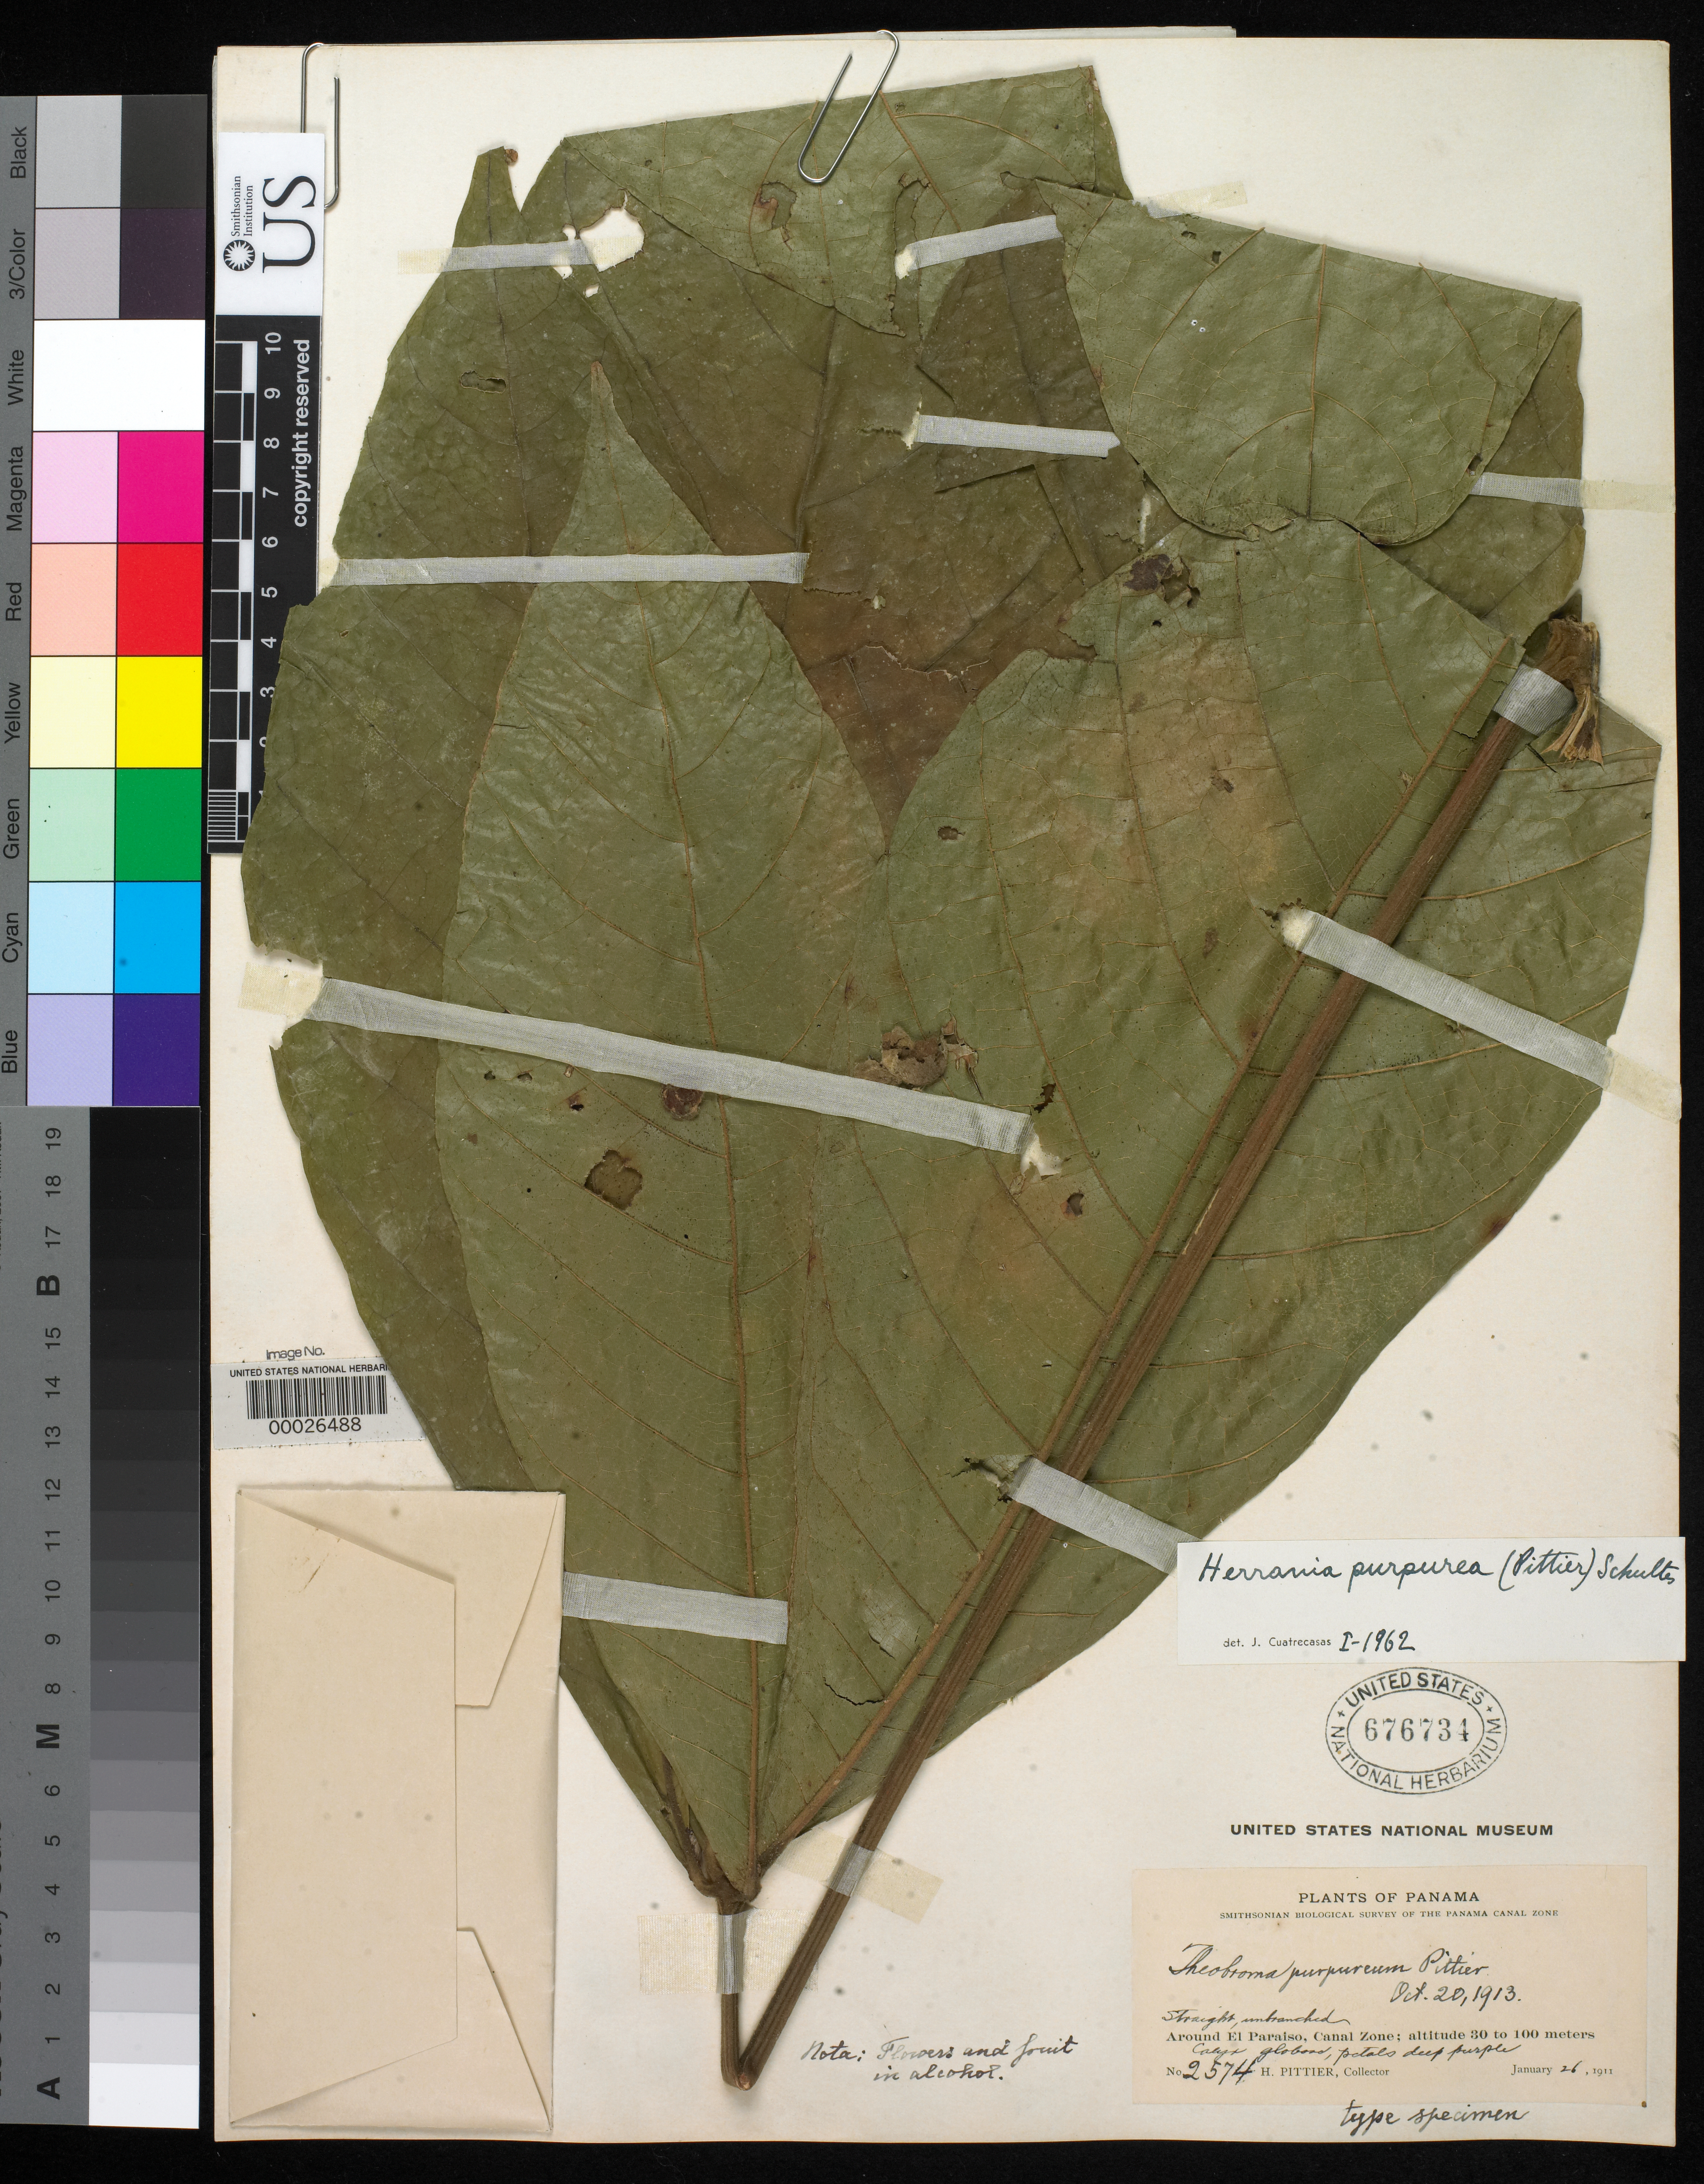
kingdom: Plantae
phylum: Tracheophyta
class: Magnoliopsida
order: Malvales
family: Malvaceae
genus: Theobroma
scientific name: Theobroma purpureum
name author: Pittier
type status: Holotype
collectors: H. F. Pittier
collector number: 2574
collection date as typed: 26 Jan 1911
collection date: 1911-01-26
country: Panama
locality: Around El Paraiso, Canal Zone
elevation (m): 30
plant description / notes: One of 3 US sheets with consecutive sheet numbers (USNH 676732, 676733, 676734) all annotated as "type specimen" by Pittier.; "Nota: flowers and fruit in alcohol." Sketches are also attached to this sheet.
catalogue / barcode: US 676734